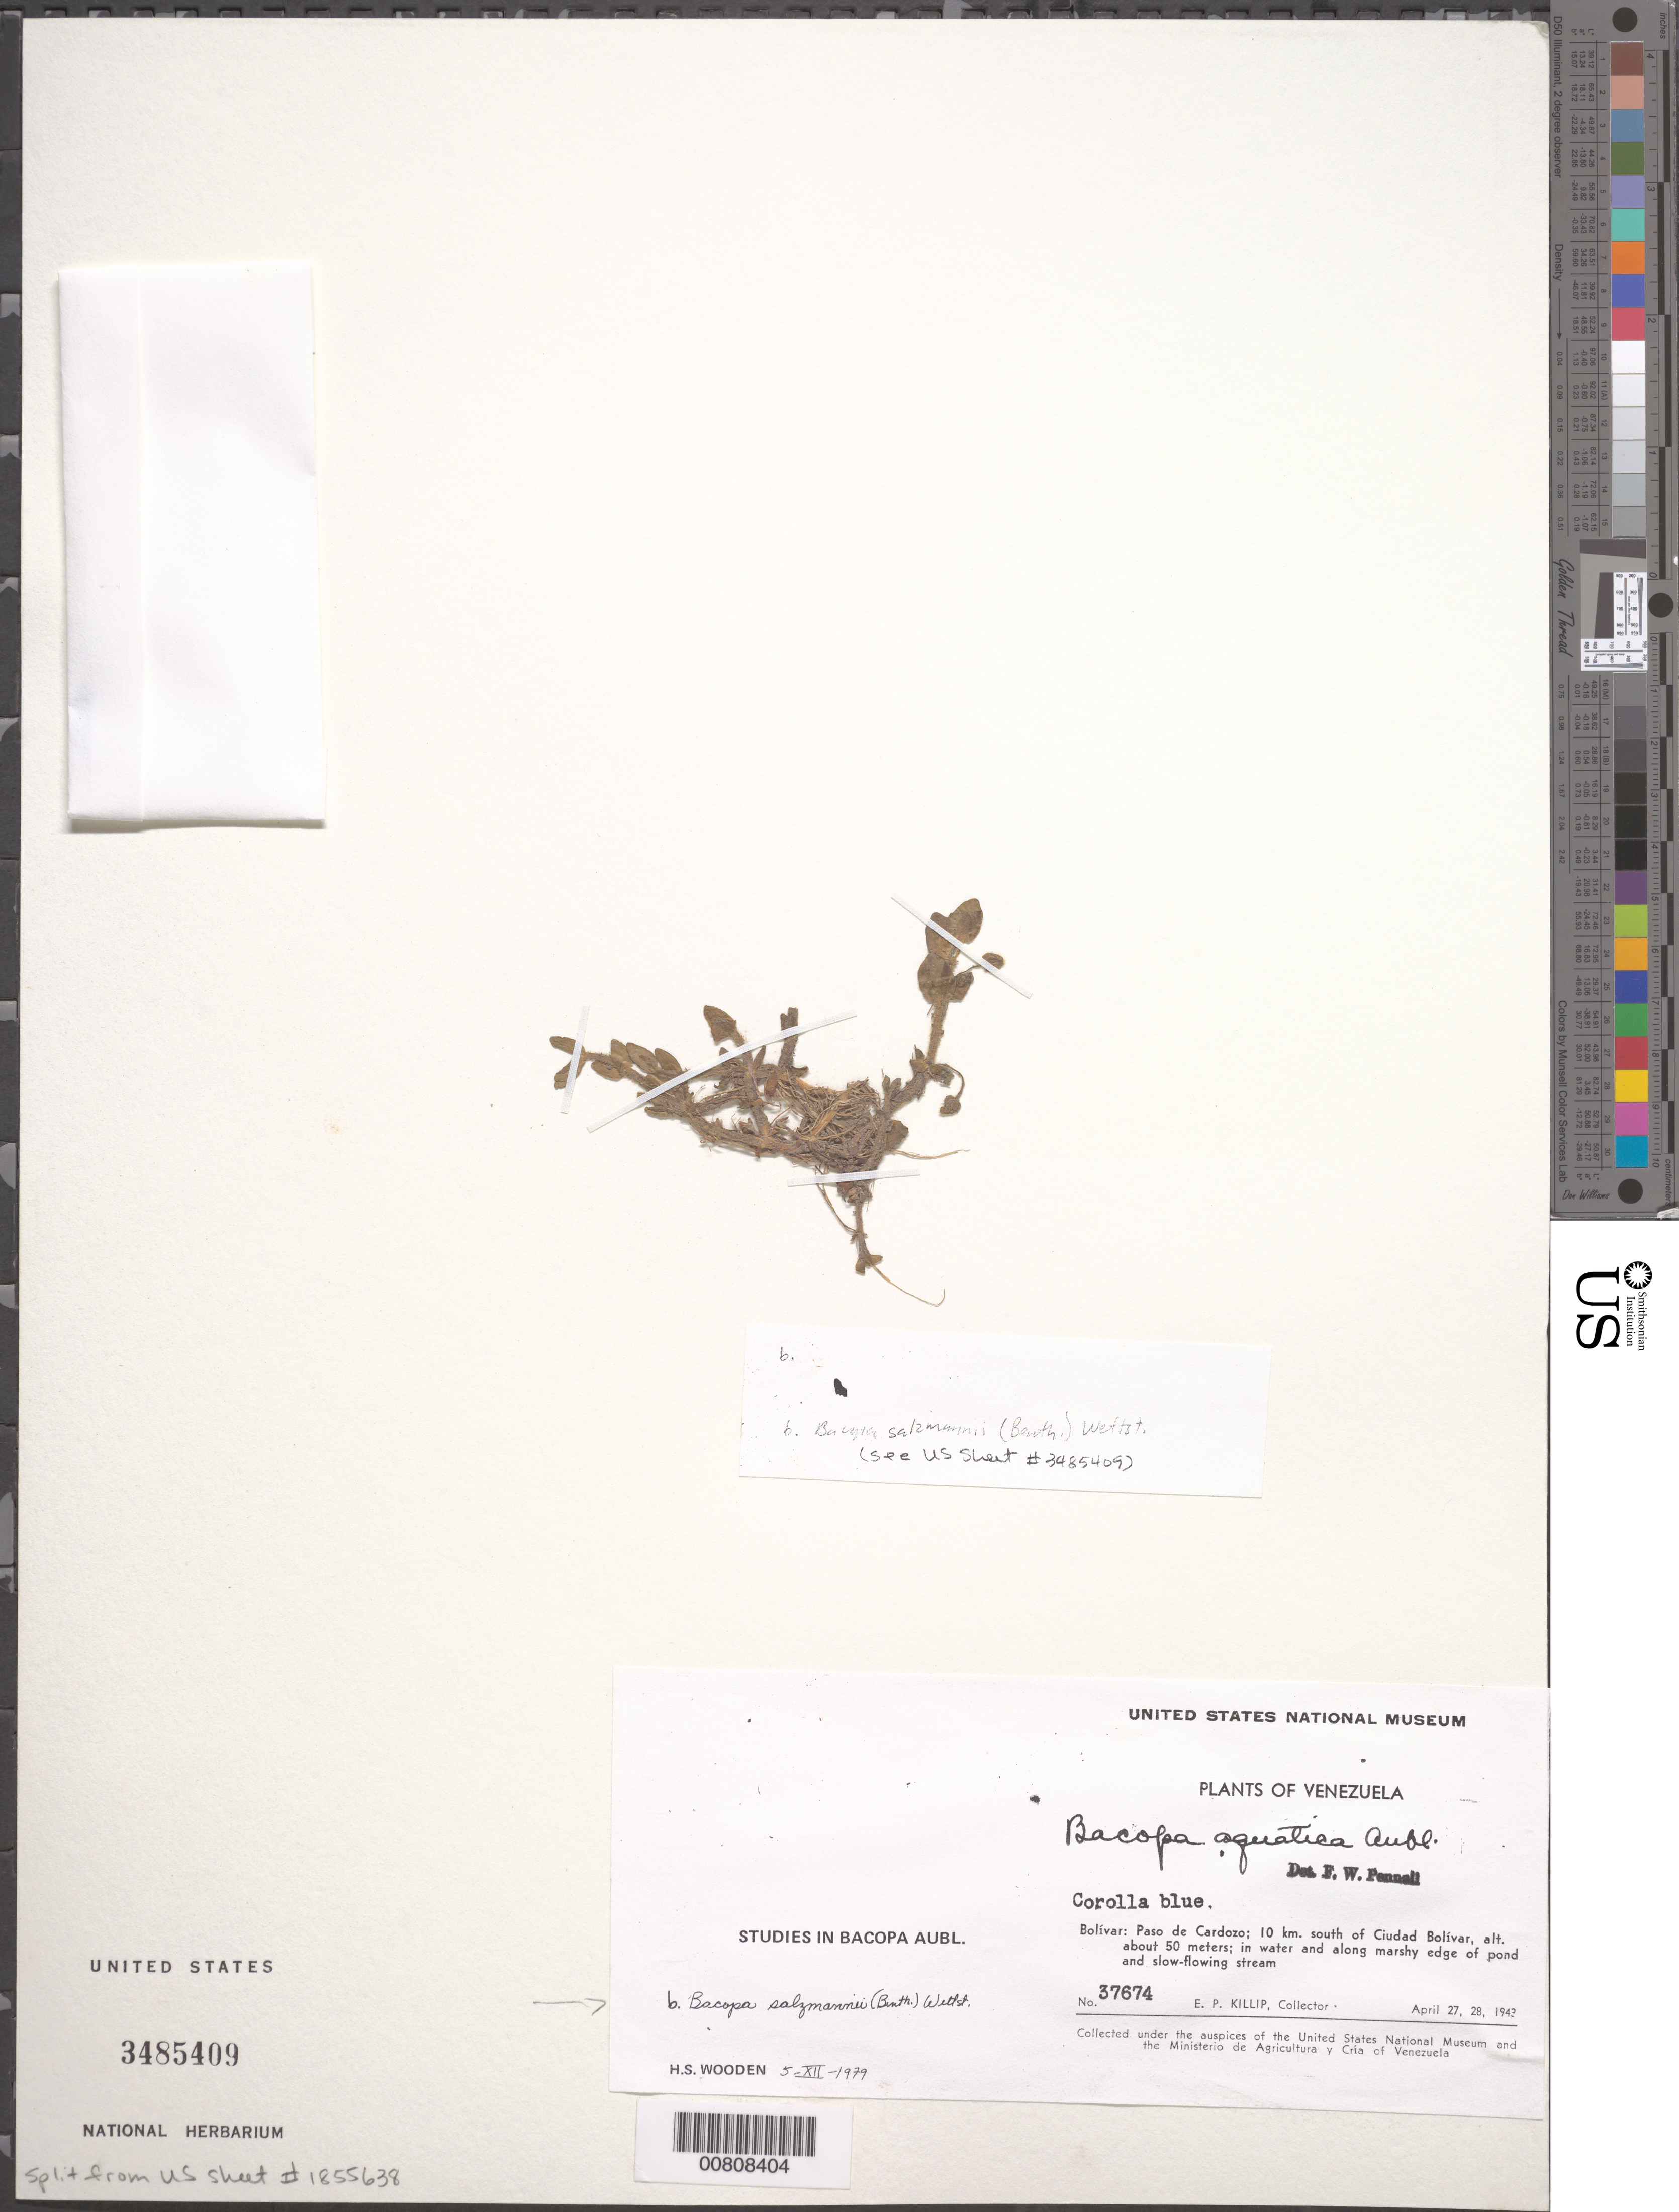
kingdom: Plantae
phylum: Tracheophyta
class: Magnoliopsida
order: Lamiales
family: Plantaginaceae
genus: Bacopa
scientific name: Bacopa salzmannii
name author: (Benth.) Wettst. ex Edwall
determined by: Wooden, H. S.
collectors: E. P. Killip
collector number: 37674 b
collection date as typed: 27-Apr-43 to 28-Apr-43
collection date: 1943-04-27/1943-04-28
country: Venezuela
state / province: Bolívar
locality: Paso de Cardozo; 10 km south of Ciudad Bolívar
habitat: In water and along marshy edge of pond and slow-flowing stream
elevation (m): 50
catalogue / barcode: US 3485409